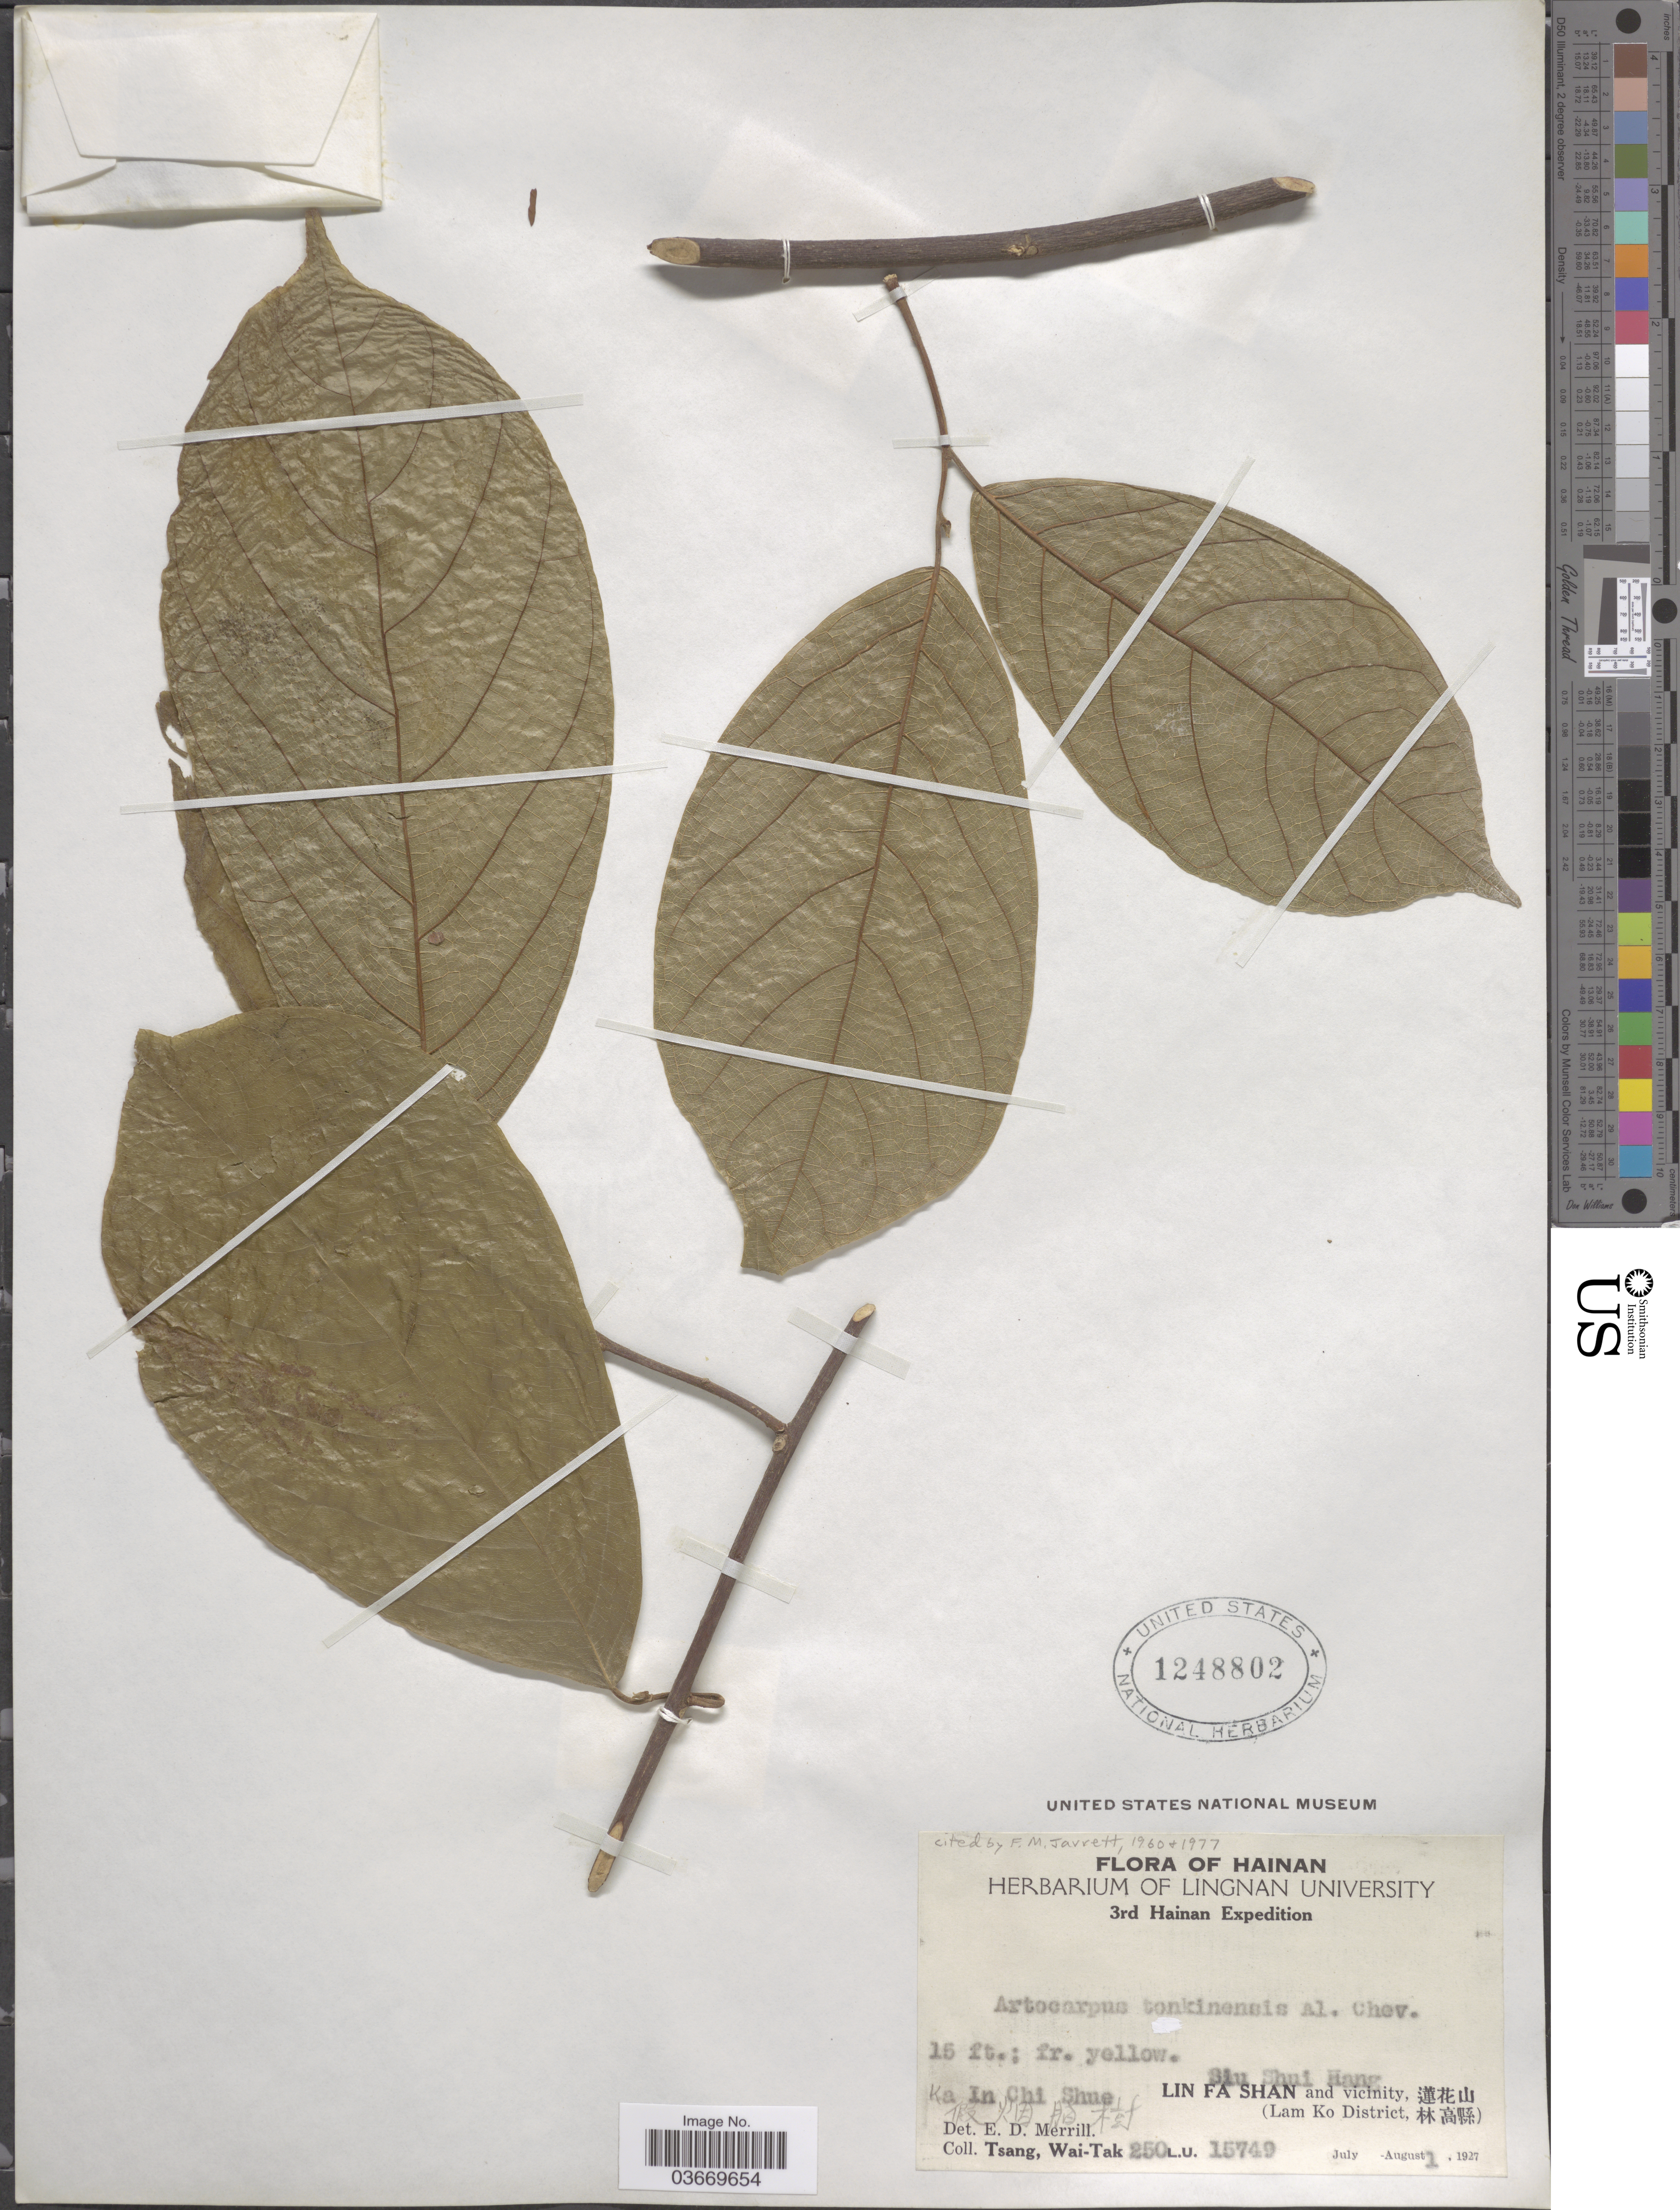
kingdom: Plantae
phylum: Tracheophyta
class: Magnoliopsida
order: Rosales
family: Moraceae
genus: Artocarpus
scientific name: Artocarpus tonkinensis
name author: A. Chev. ex Gagnep.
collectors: W. T. Tsang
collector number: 250L.U.15749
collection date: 1927-08-01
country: China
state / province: Hainan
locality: Siu Shui Hang. Ka In Chi Shue X. Lin Fa Shan and vicinity, X. (Lam Ko District, X).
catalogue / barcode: US 1248802